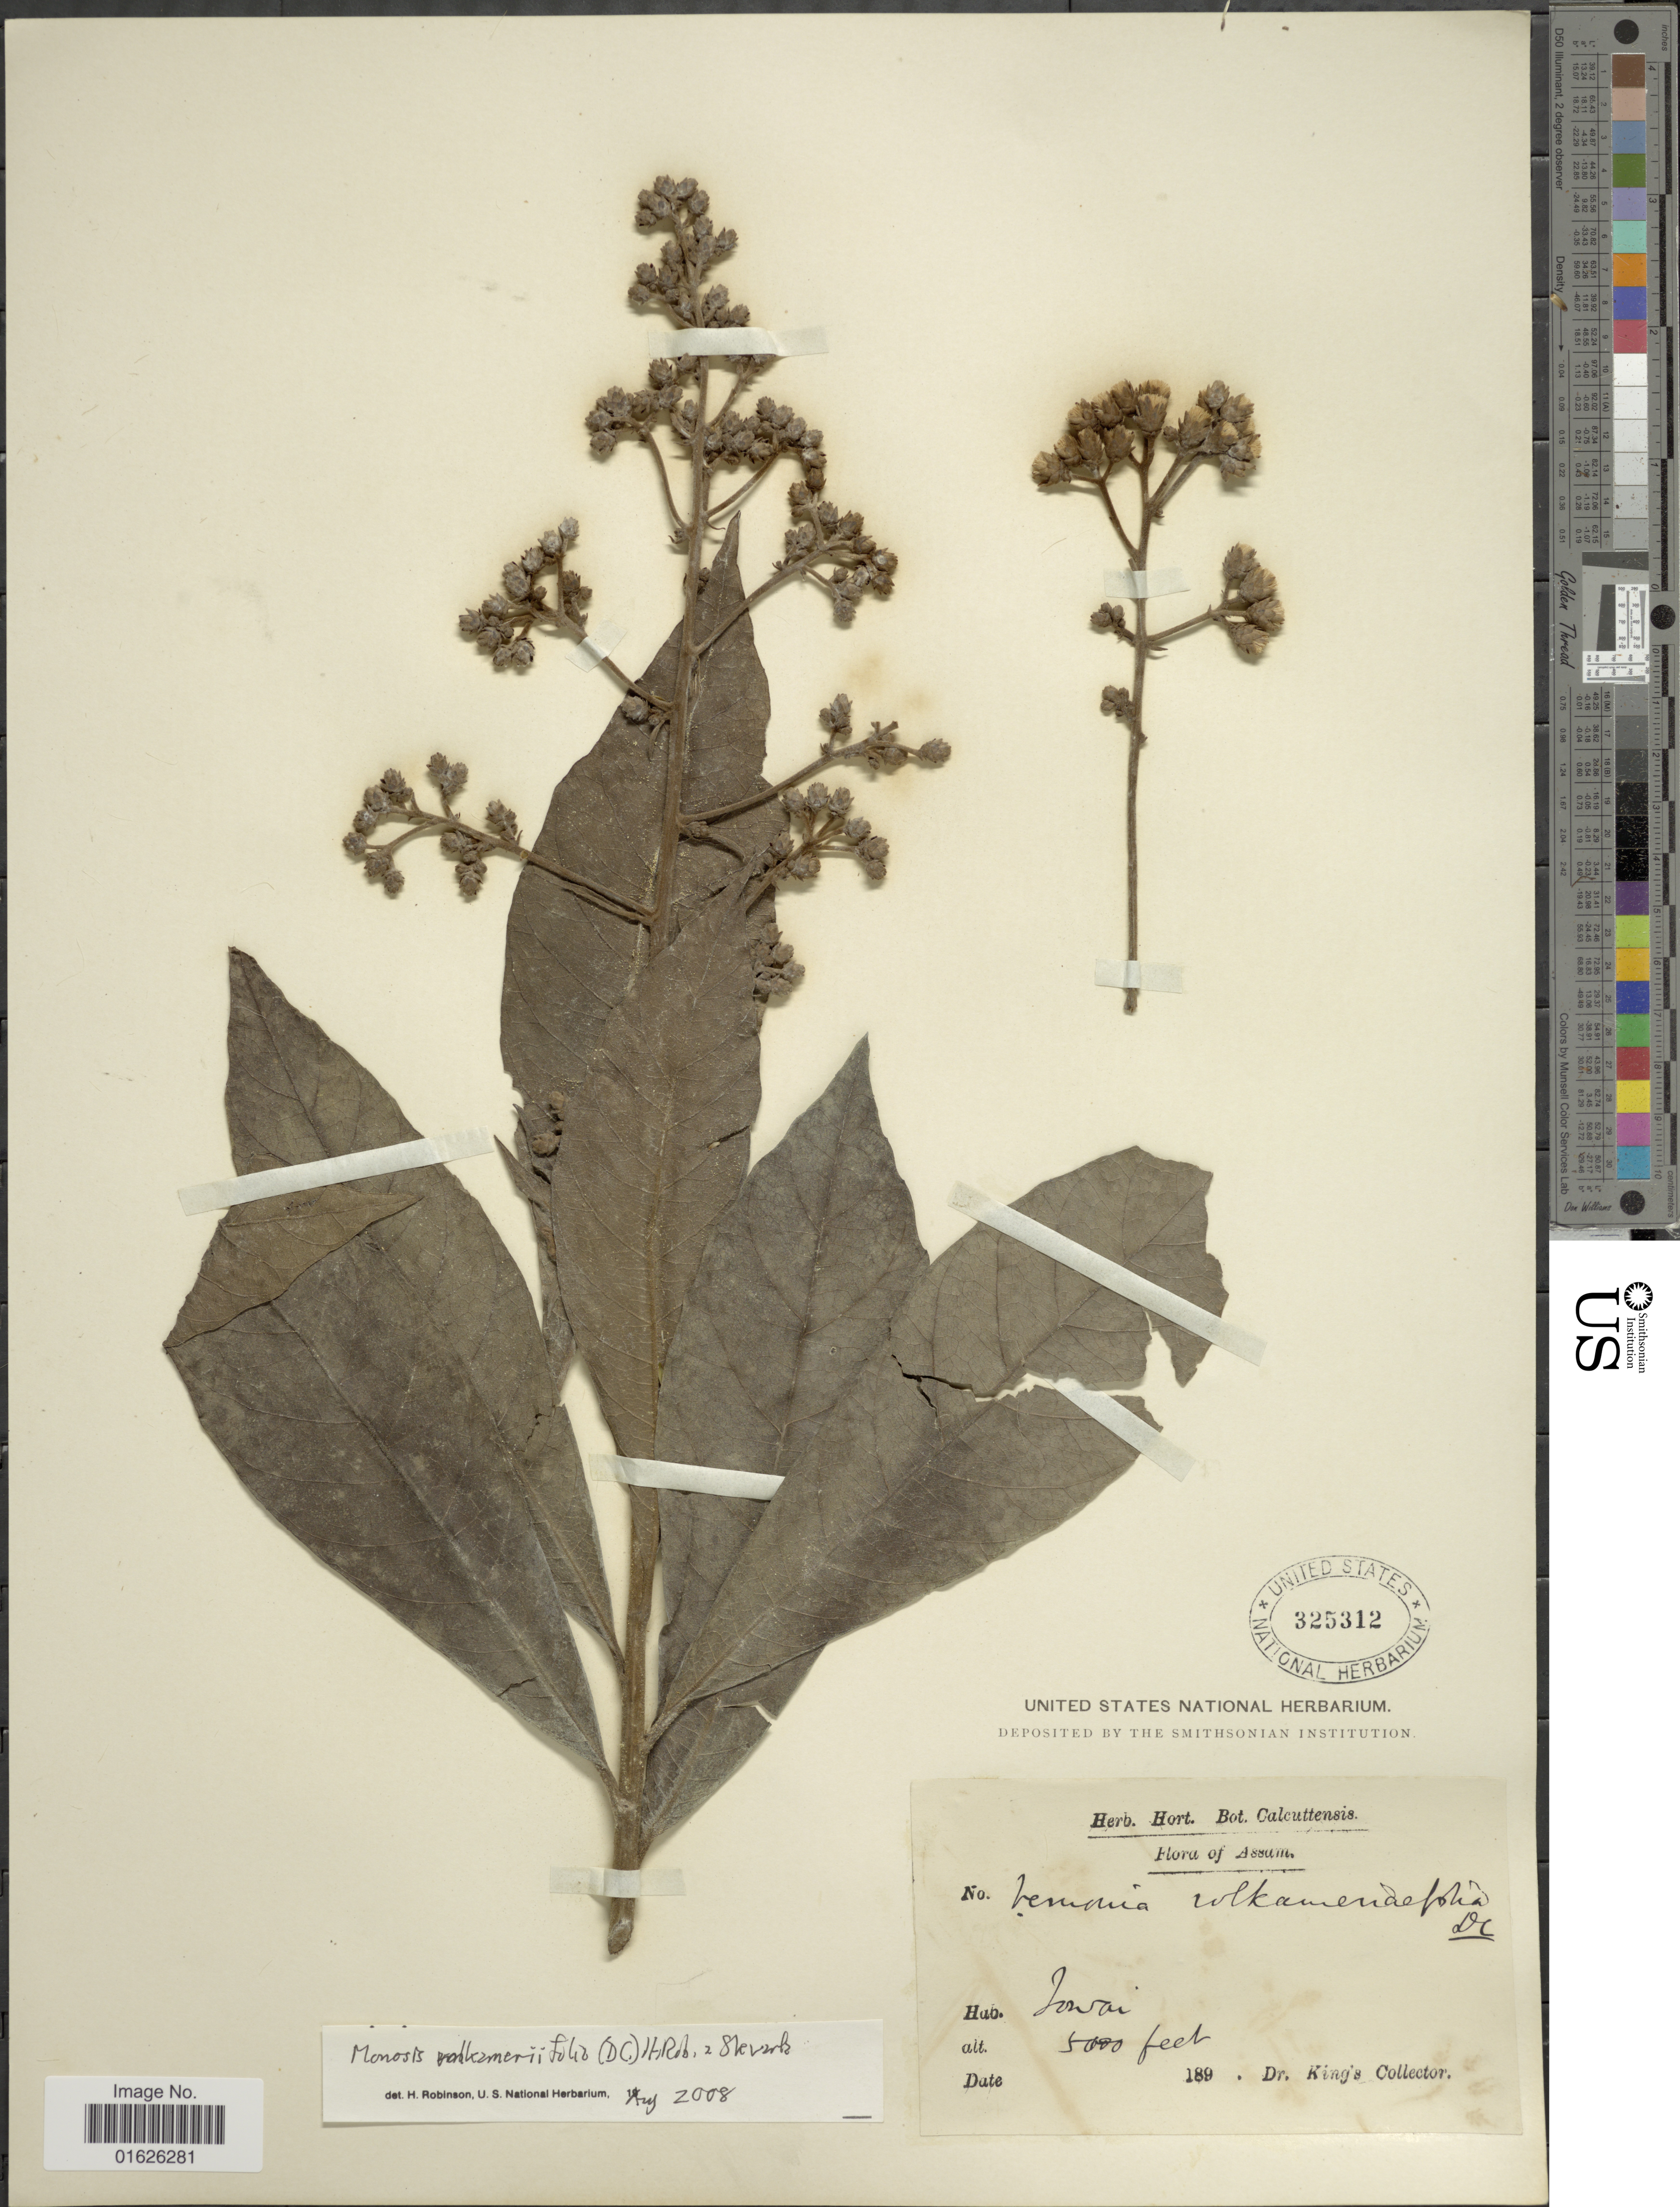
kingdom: Plantae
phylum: Tracheophyta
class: Magnoliopsida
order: Asterales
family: Asteraceae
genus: Monosis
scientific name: Monosis volkameriifolia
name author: (DC.) H. Rob. & Skvarla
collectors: Dr. King's collector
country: India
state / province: Assam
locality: Jowai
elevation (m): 1524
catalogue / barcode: US 325312